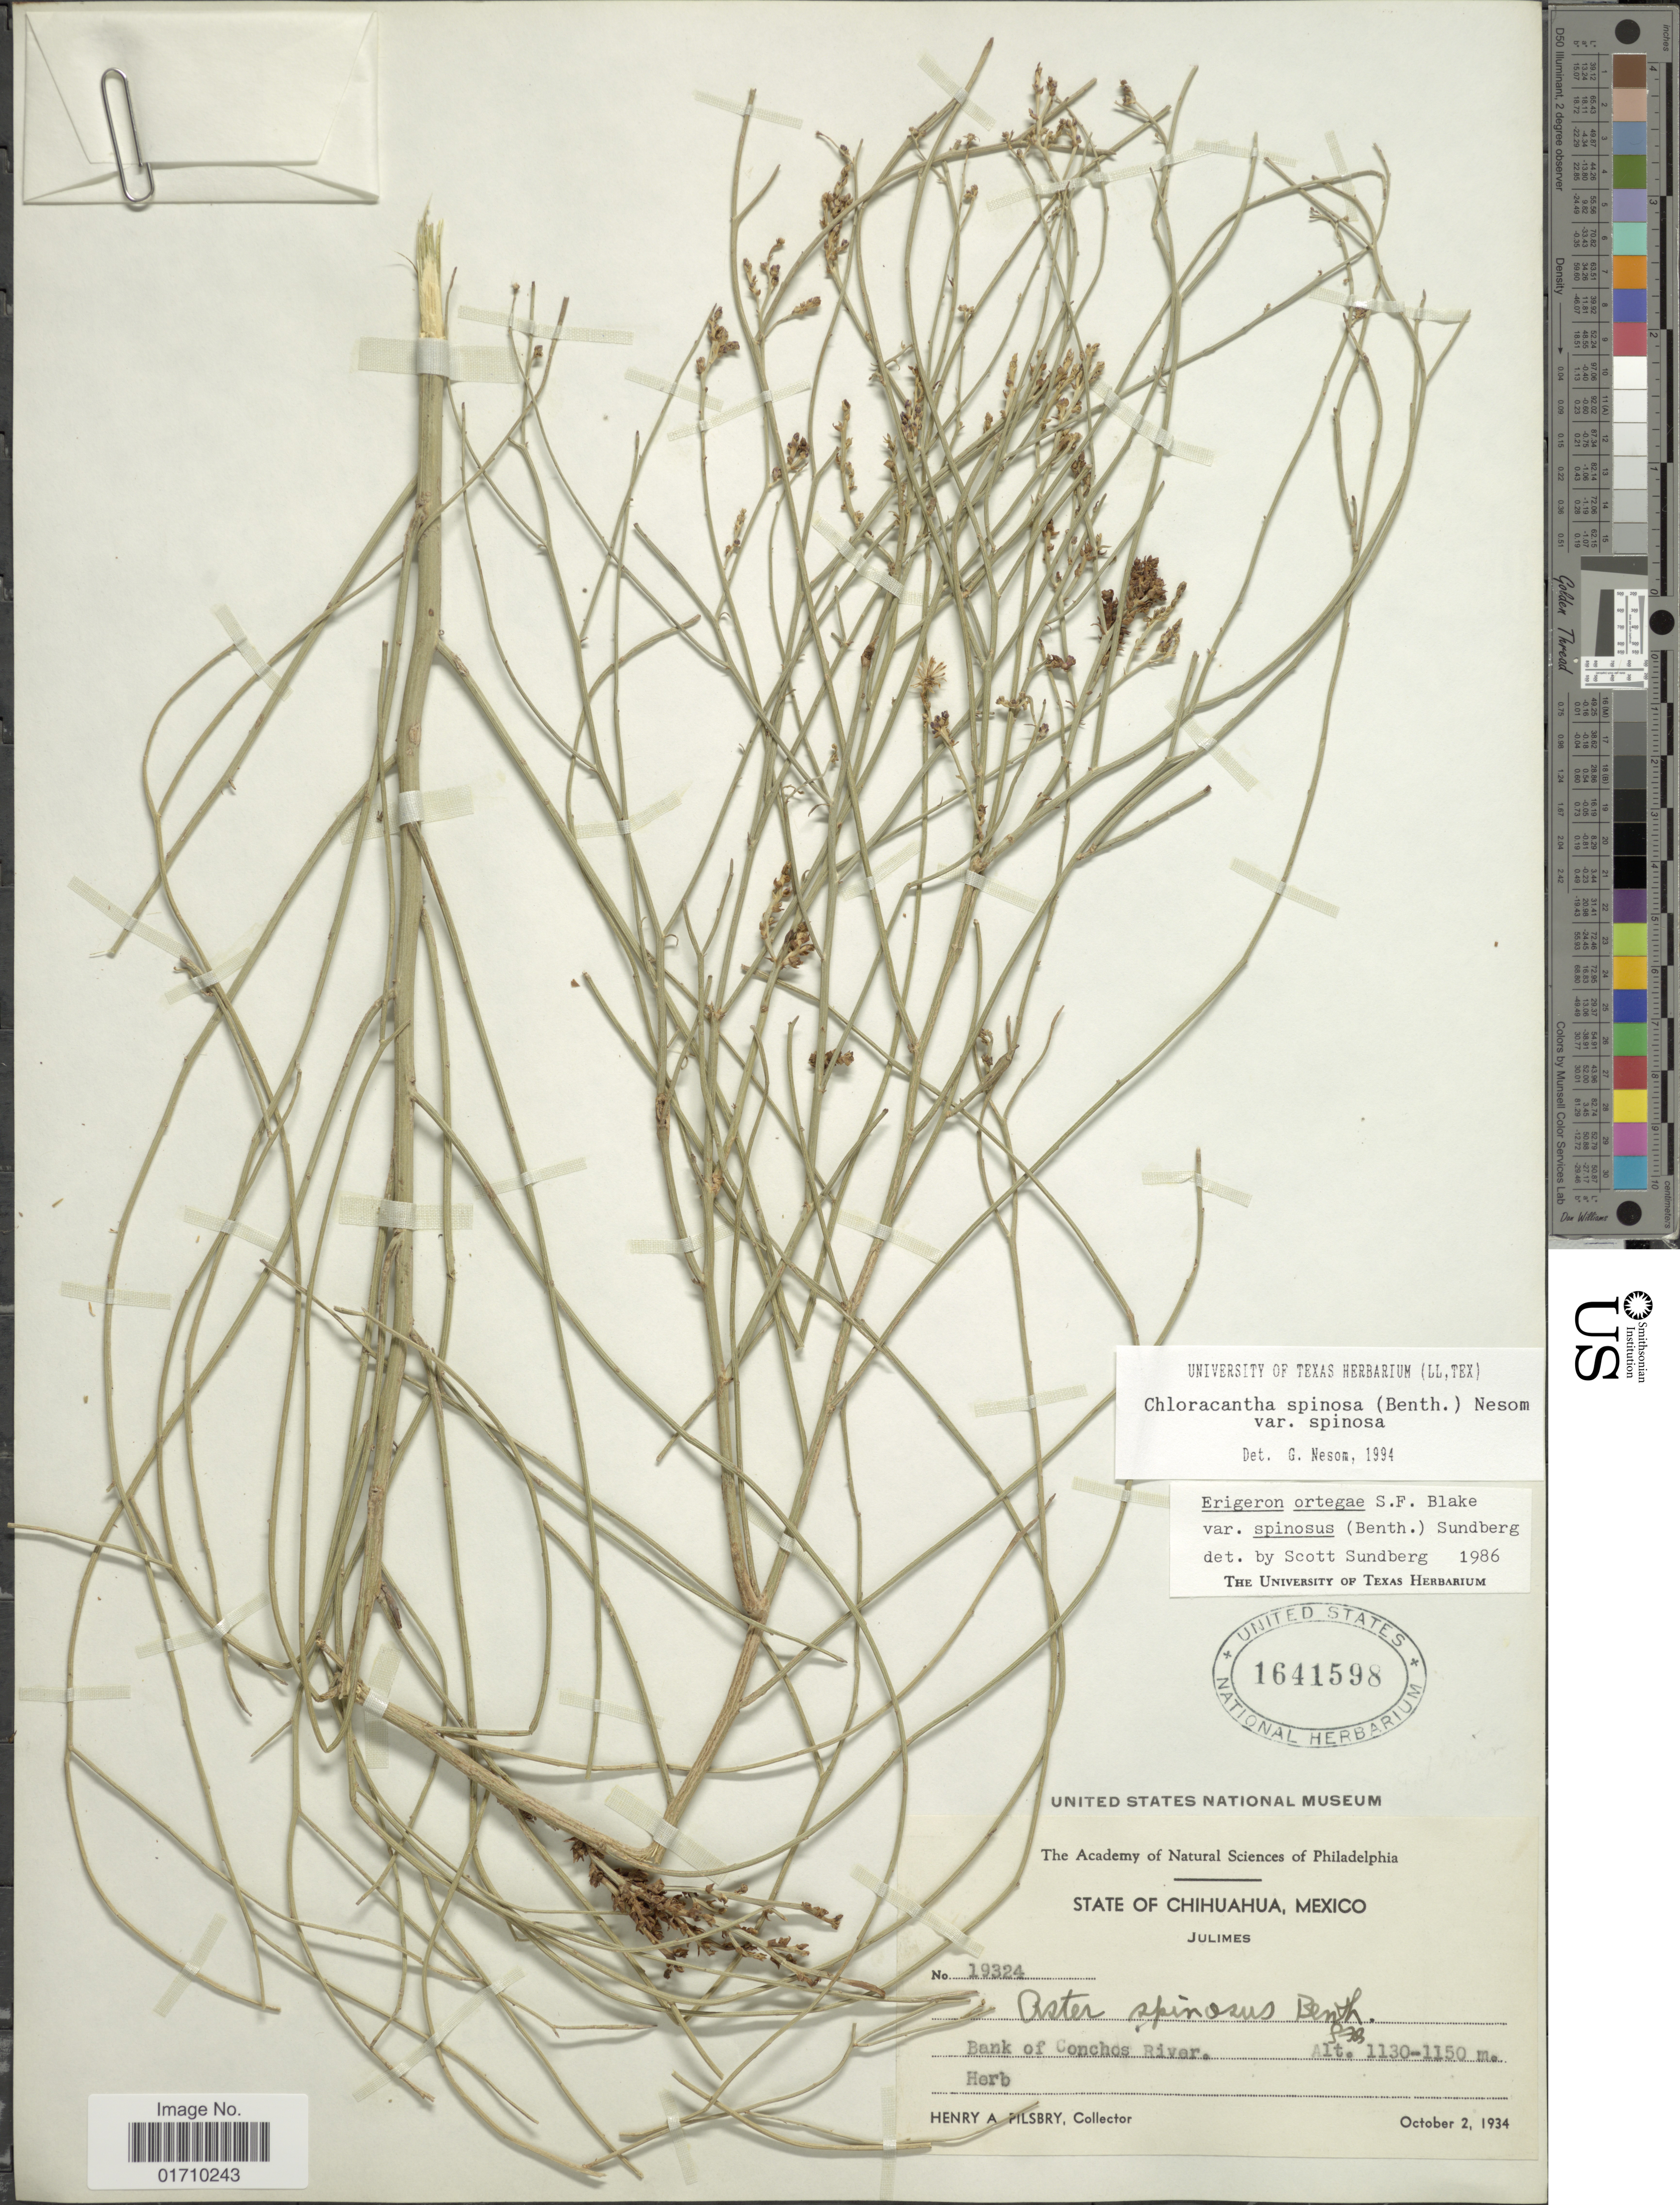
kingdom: Plantae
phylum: Tracheophyta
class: Magnoliopsida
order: Asterales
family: Asteraceae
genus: Chloracantha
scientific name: Chloracantha spinosa var. spinosa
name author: (Benth.) G.L. Nesom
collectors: H. Pilsbry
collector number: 19324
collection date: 1934-10-02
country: Mexico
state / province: Chihuahua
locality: Bank of Conchos, Julimes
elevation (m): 1130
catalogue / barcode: US 1641598